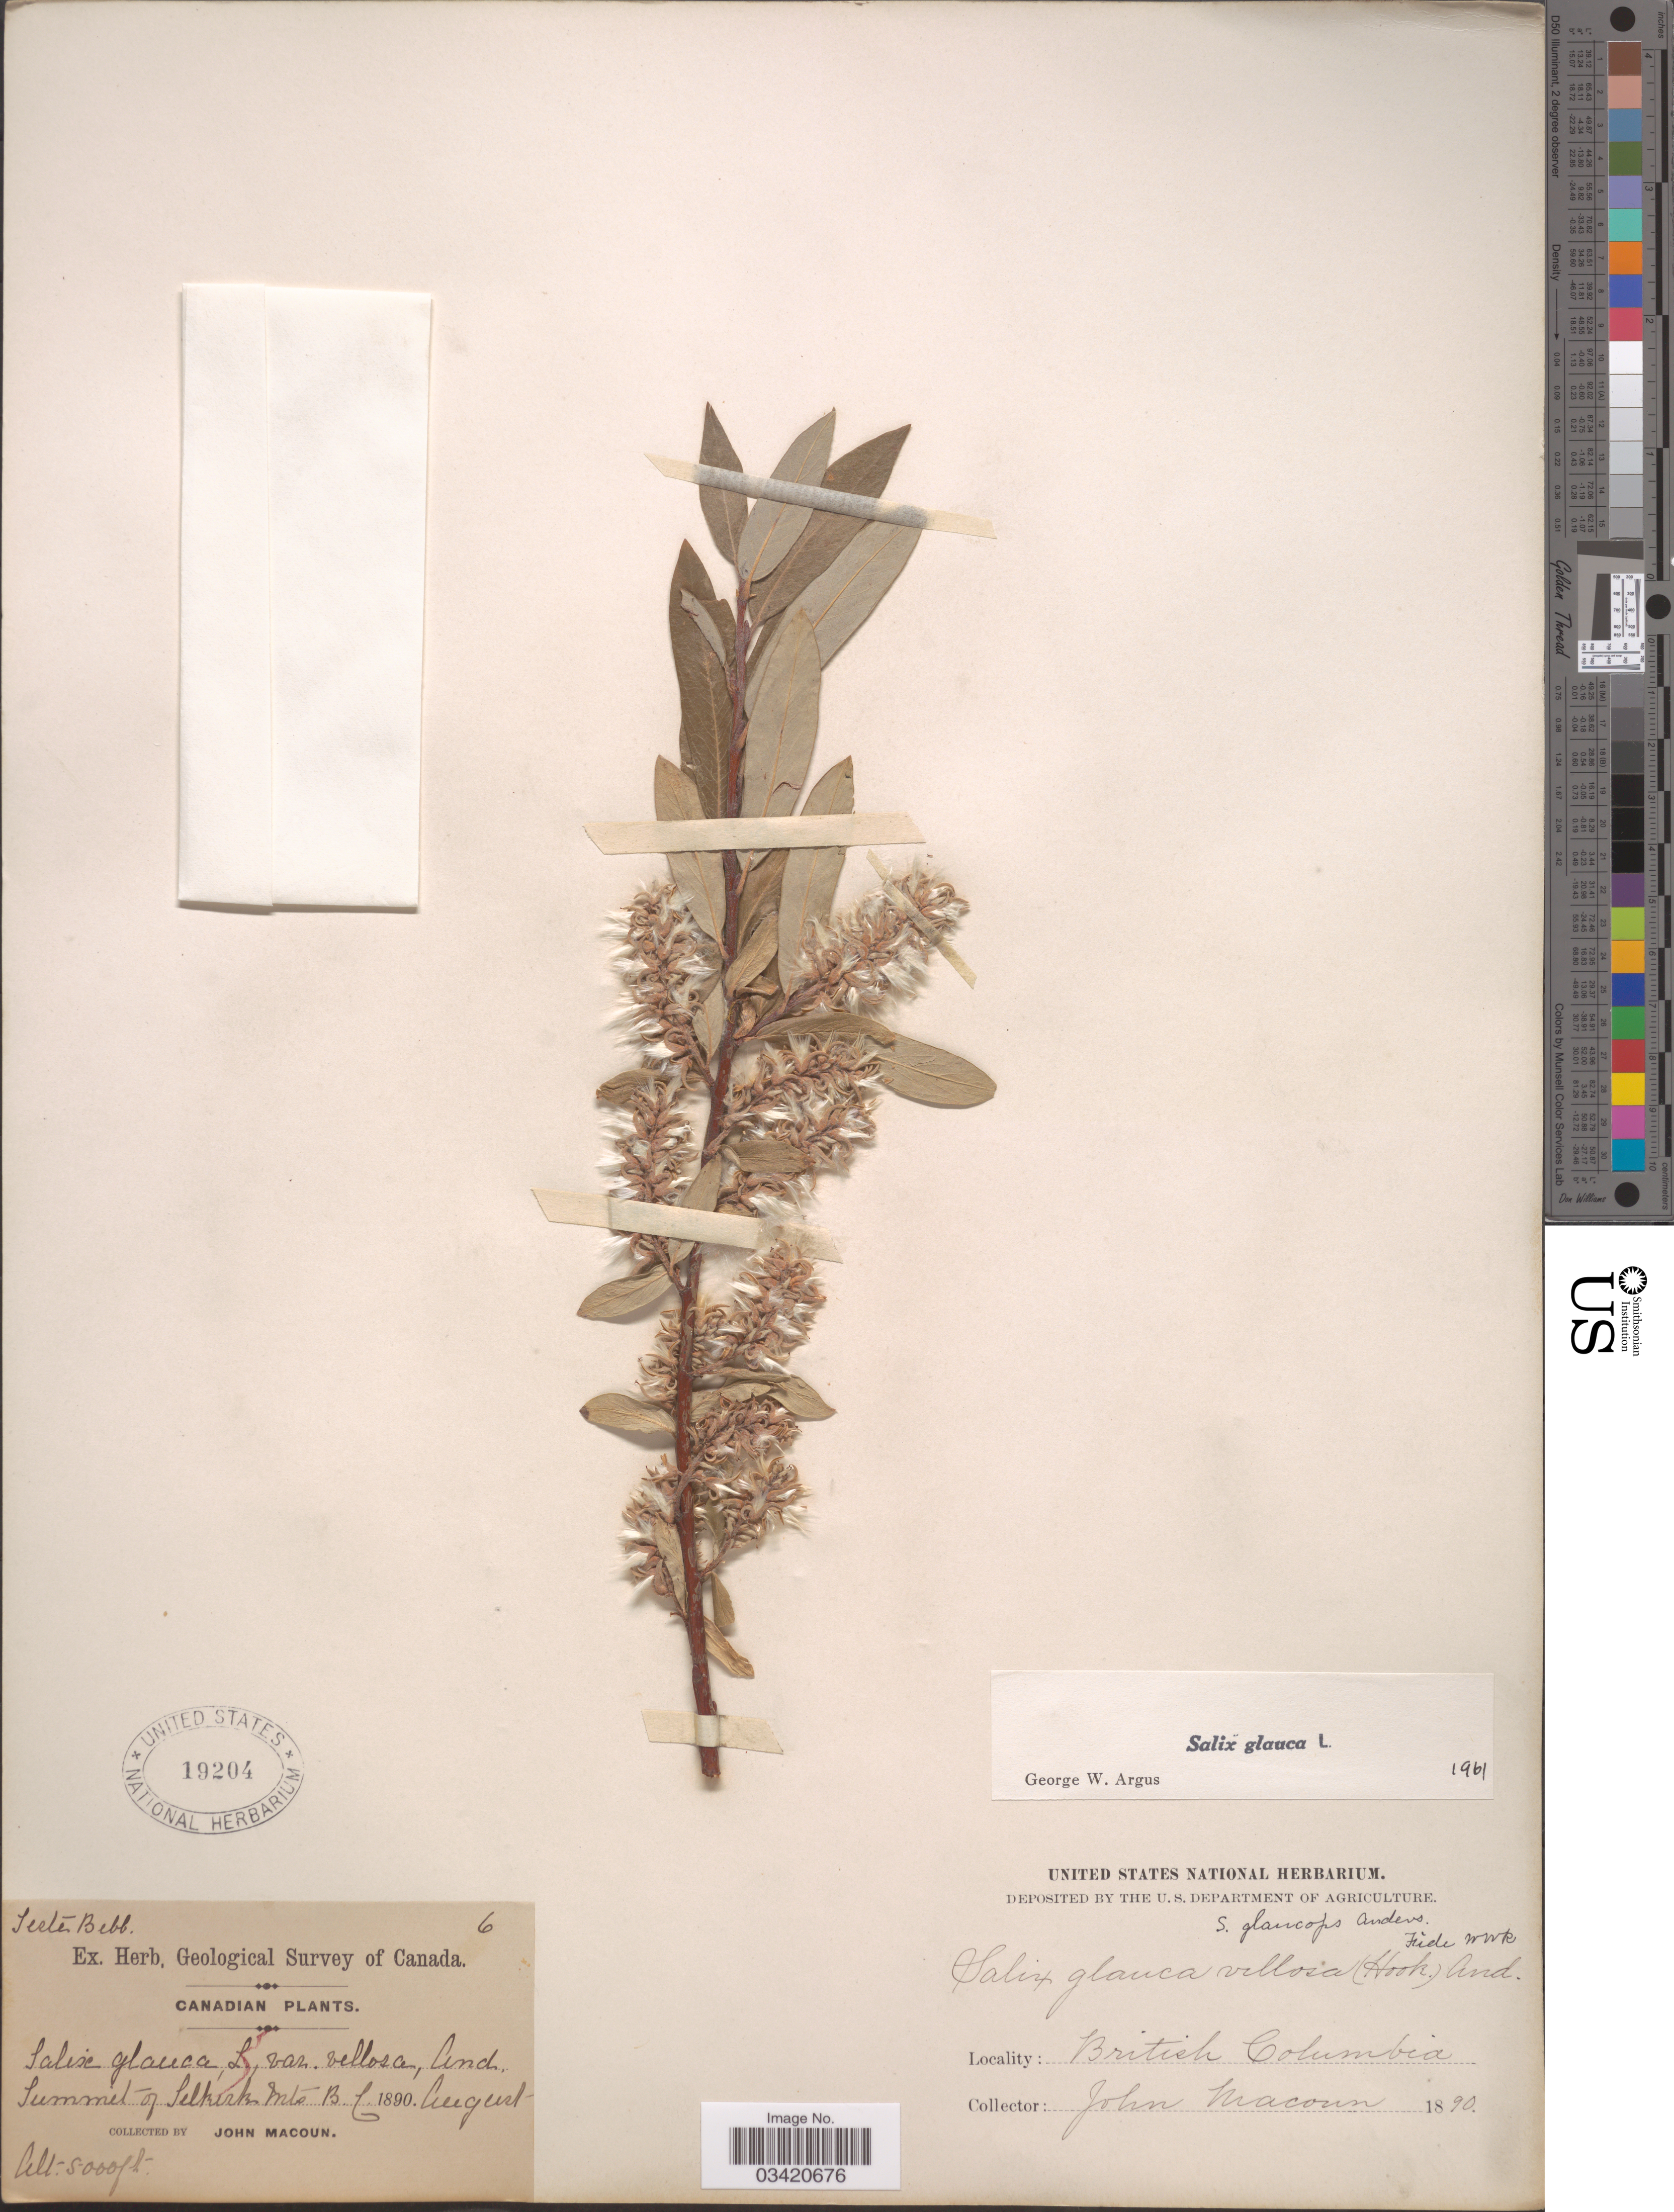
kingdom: Plantae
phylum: Tracheophyta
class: Magnoliopsida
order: Malpighiales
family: Salicaceae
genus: Salix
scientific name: Salix glauca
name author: L.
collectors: J. Macoun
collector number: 6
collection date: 1890-08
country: Canada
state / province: British Columbia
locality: Summet of Selkirk Mts.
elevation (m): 1524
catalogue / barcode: US 19204